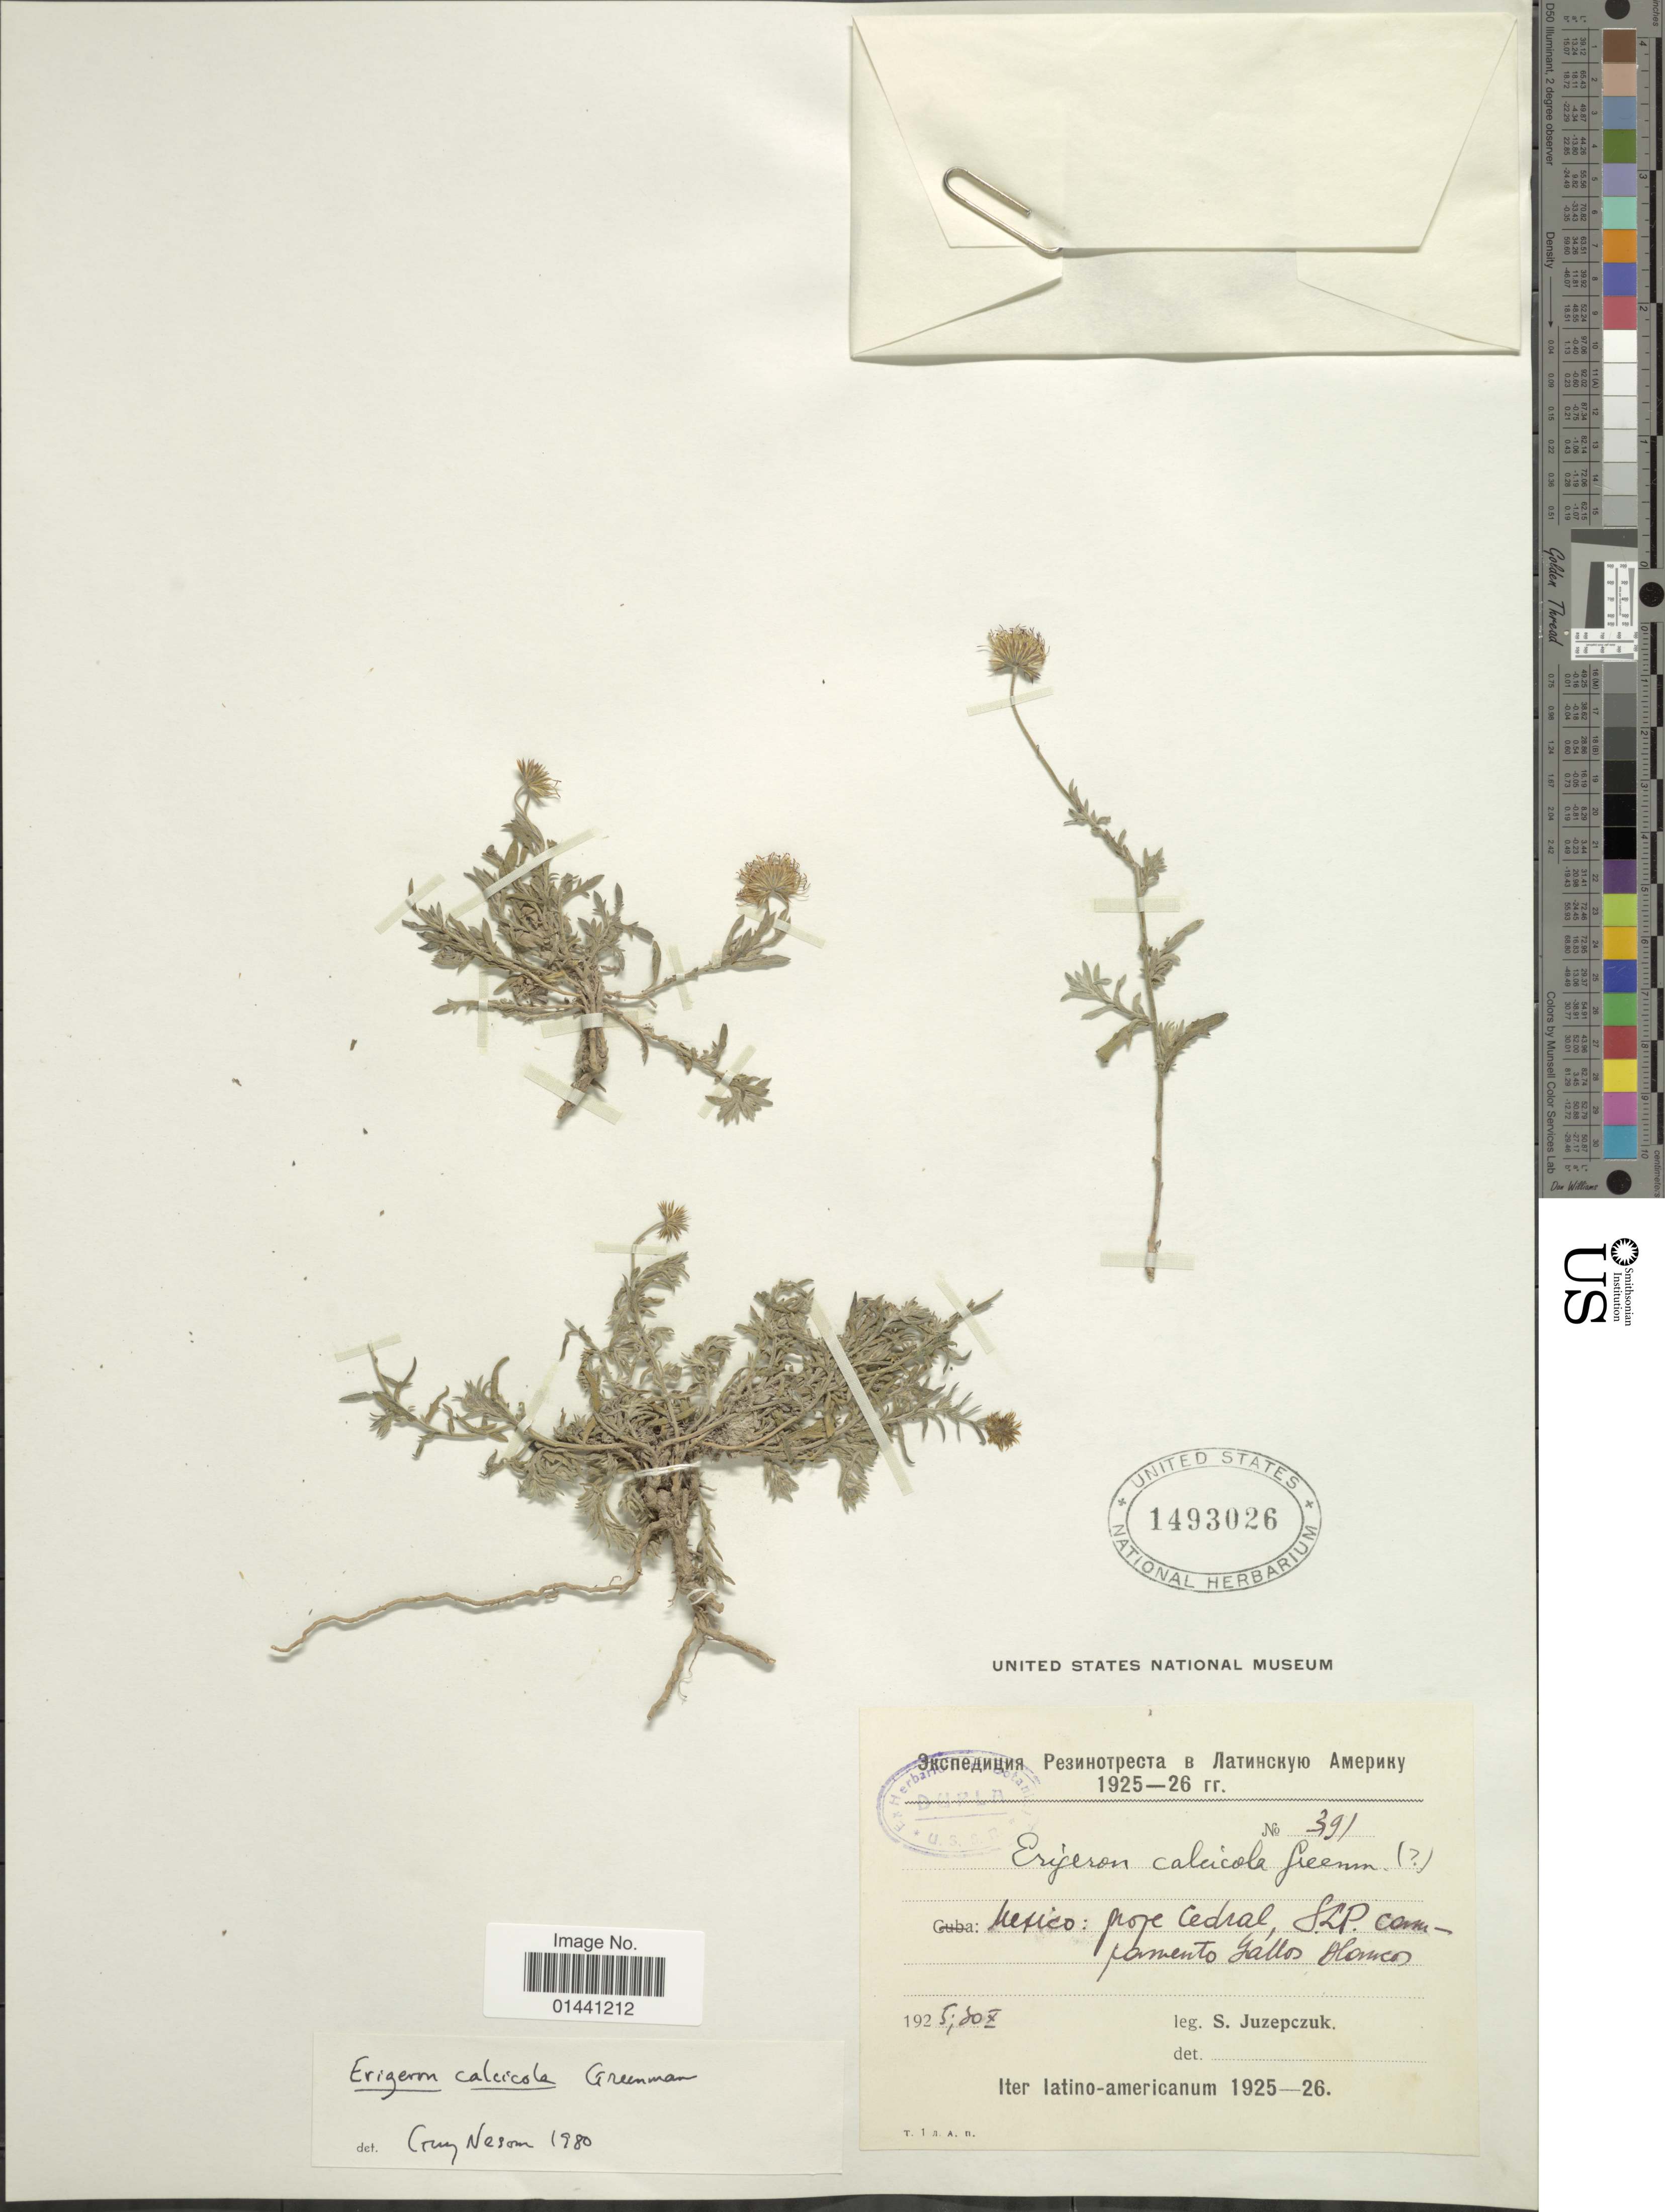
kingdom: Plantae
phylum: Tracheophyta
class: Magnoliopsida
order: Asterales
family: Asteraceae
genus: Erigeron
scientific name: Erigeron calcicola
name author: Greenm.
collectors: S. V. Juzepczuk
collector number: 391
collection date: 1925-10-30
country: Mexico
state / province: San Luis Potosí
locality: Prope Cedral, campament Yallos Alomes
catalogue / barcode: US 1493026